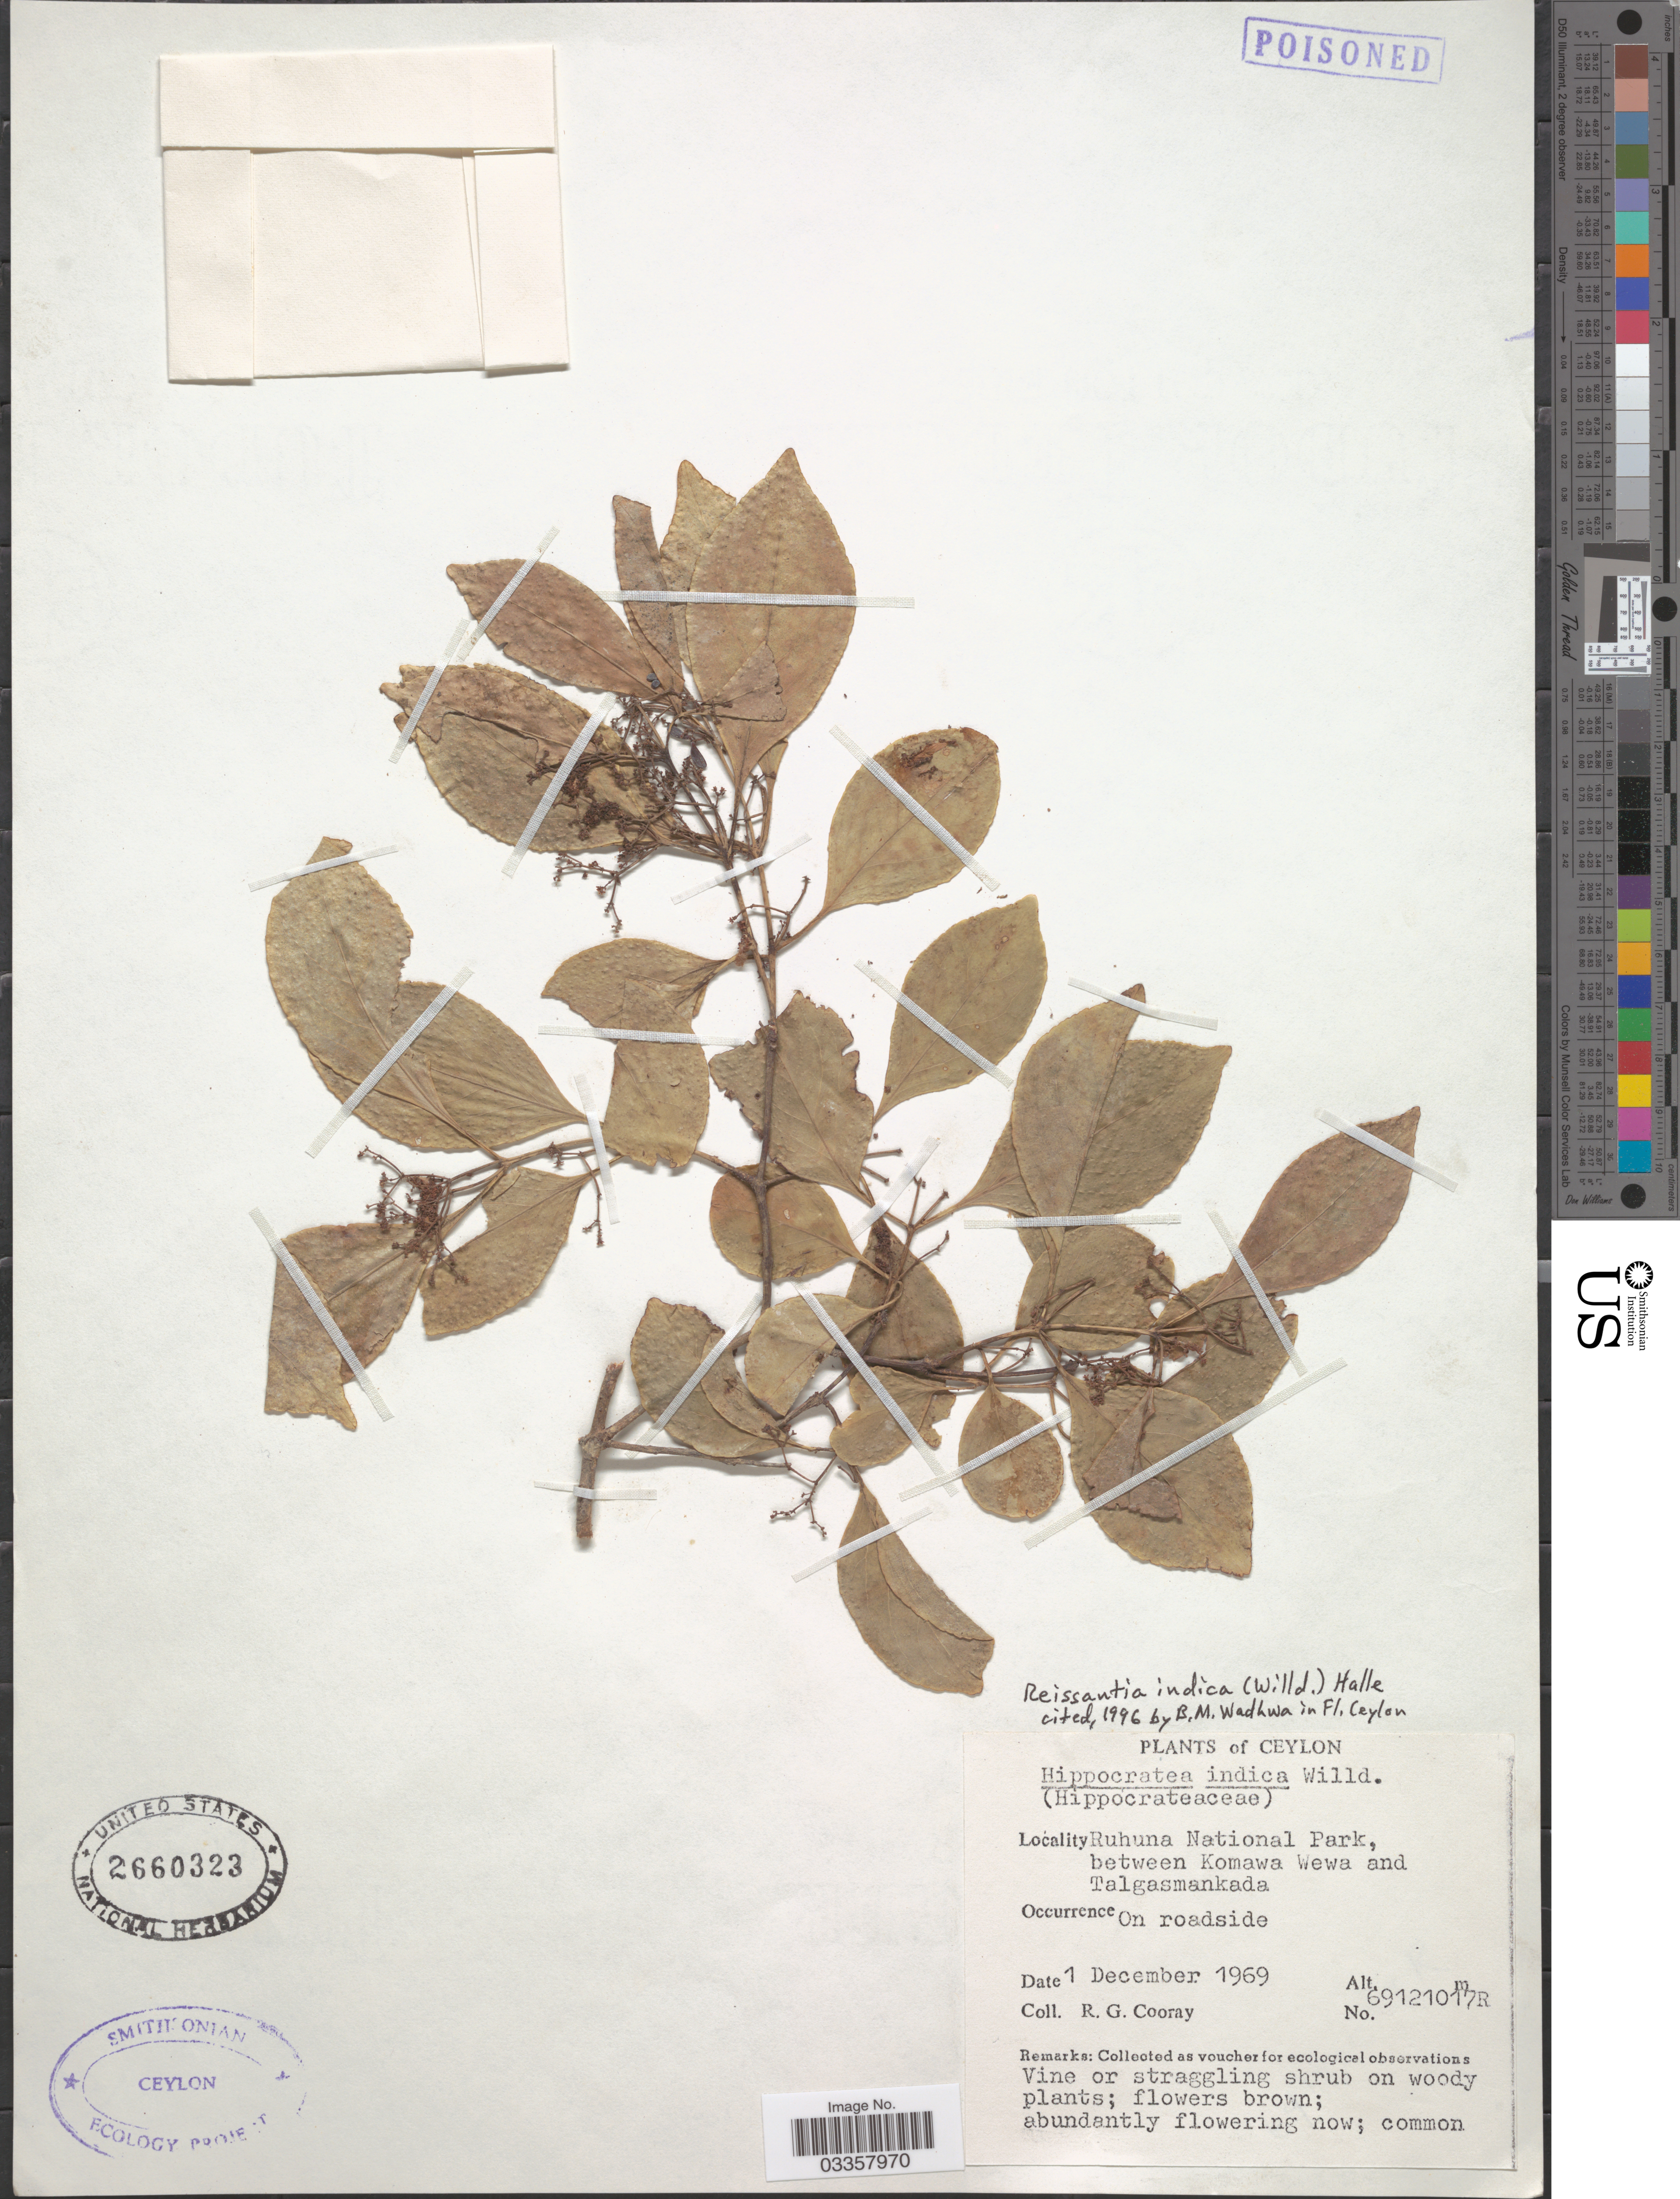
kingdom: Plantae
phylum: Tracheophyta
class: Magnoliopsida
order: Celastrales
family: Celastraceae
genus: Reissantia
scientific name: Reissantia indica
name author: (Willd.) N. Hallé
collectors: R. Cooray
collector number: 69121017R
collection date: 1969-12-01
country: Sri Lanka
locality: Ceylon. Ruhuna National Park, between Komawa Wewa and Talgasmankada.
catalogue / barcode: US 2660323